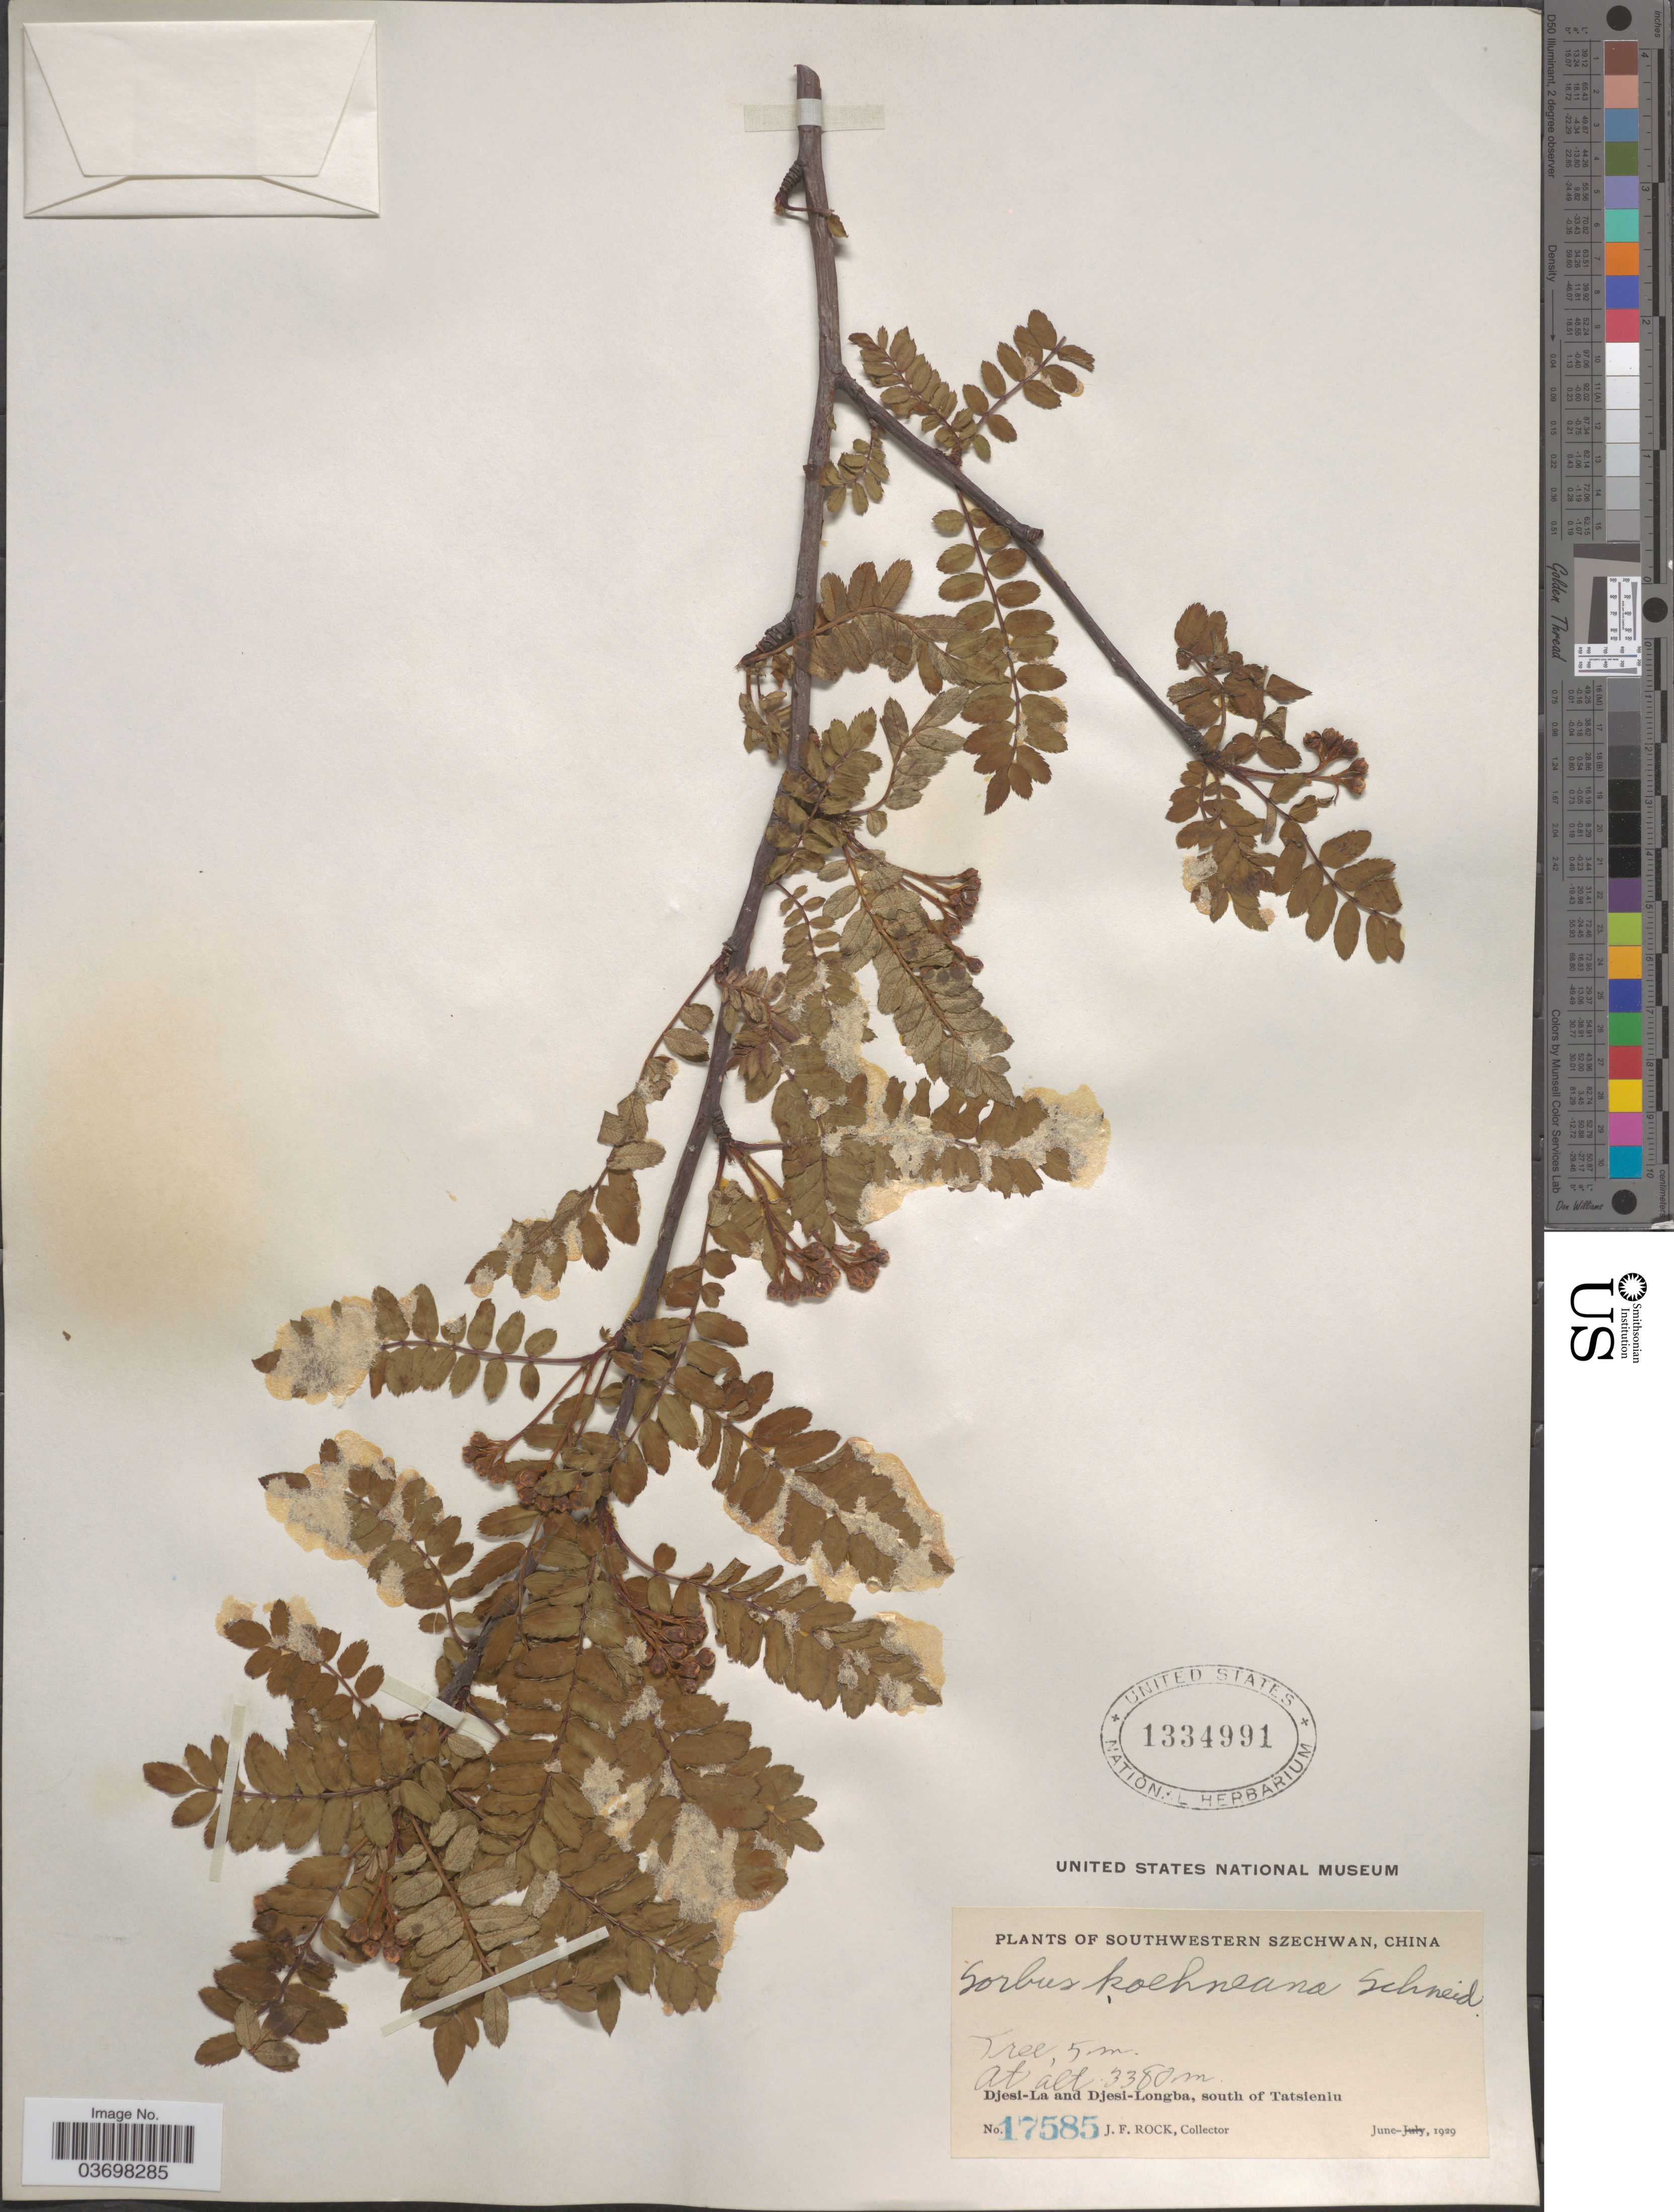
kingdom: Plantae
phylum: Tracheophyta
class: Magnoliopsida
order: Rosales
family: Rosaceae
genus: Sorbus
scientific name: Sorbus koehneana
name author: C.K. Schneid.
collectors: J. Rock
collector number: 17585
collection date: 1929-06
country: China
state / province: Sichuan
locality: Southwestern Szechwan. Djesi-La and Djesi-Longba, south of Tatsienlu.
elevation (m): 3380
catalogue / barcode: US 1334991